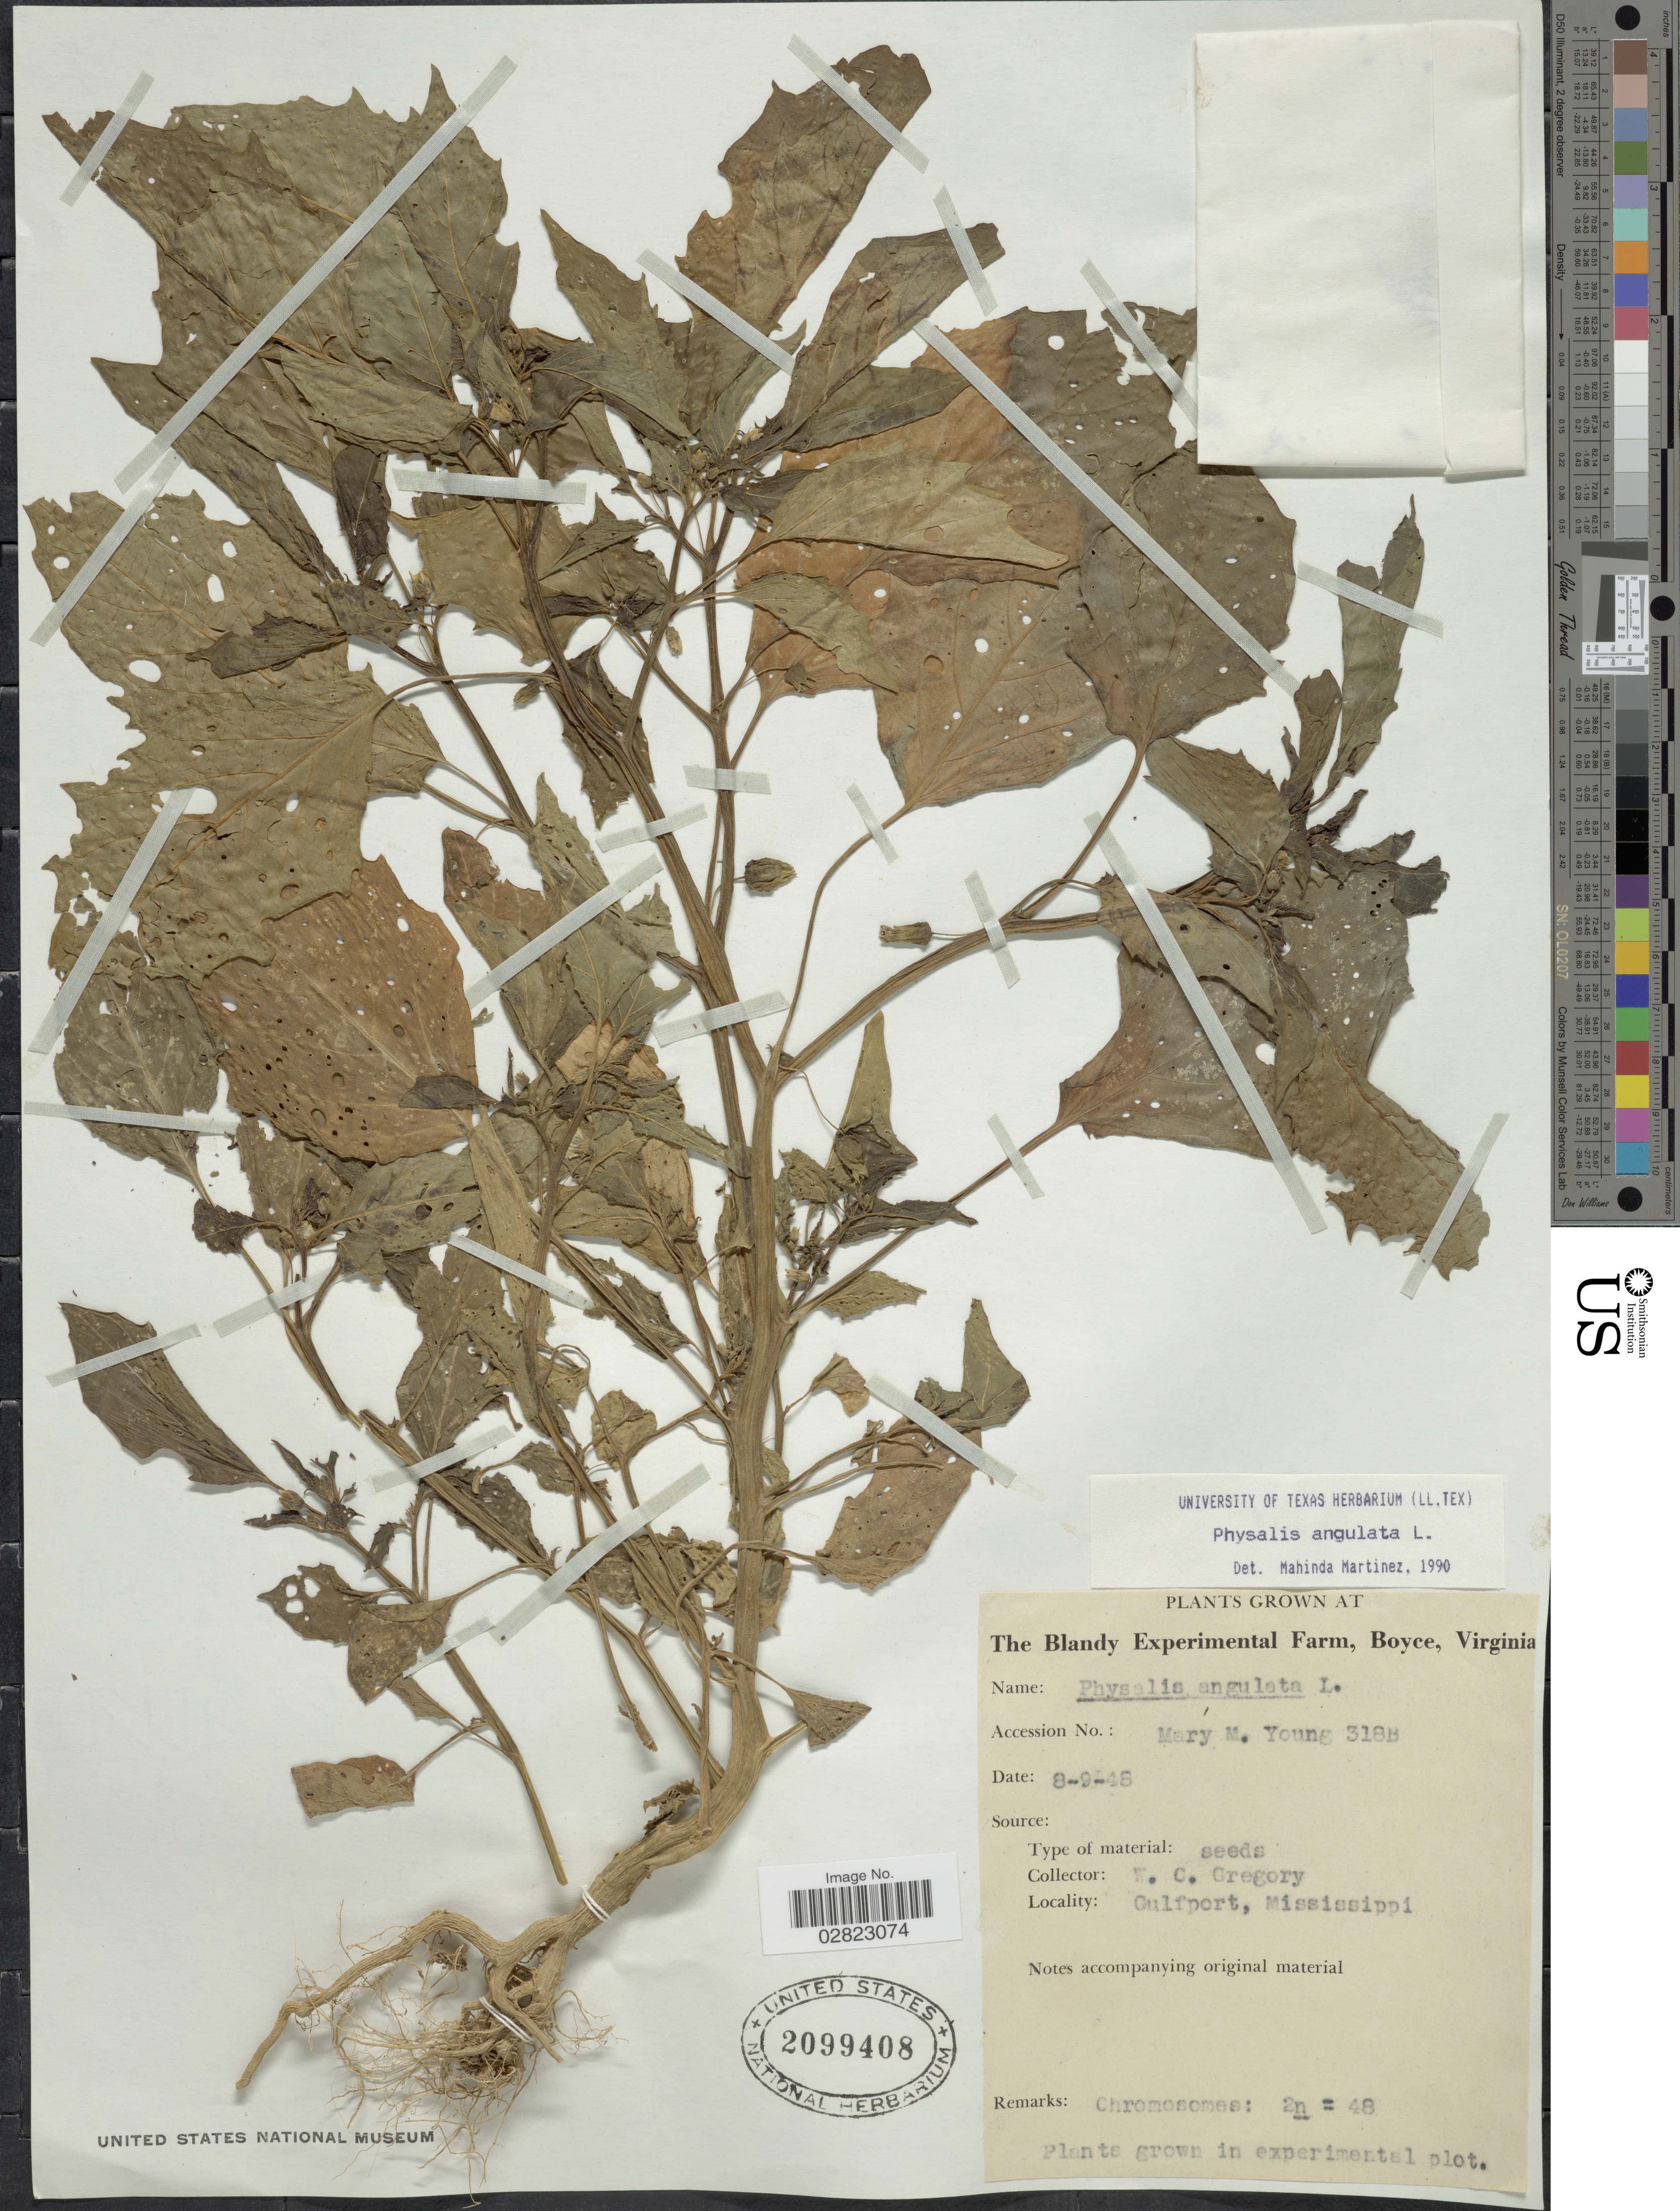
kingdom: Plantae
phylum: Tracheophyta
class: Magnoliopsida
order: Solanales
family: Solanaceae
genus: Physalis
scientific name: Physalis angulata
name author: L.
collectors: W. C. Gregory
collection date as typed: Transcribed d/m/y: 9/8/48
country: United States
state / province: Virginia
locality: The Blandy Experimental Farm, Boyce. In experimental plot.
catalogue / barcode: US 2099408